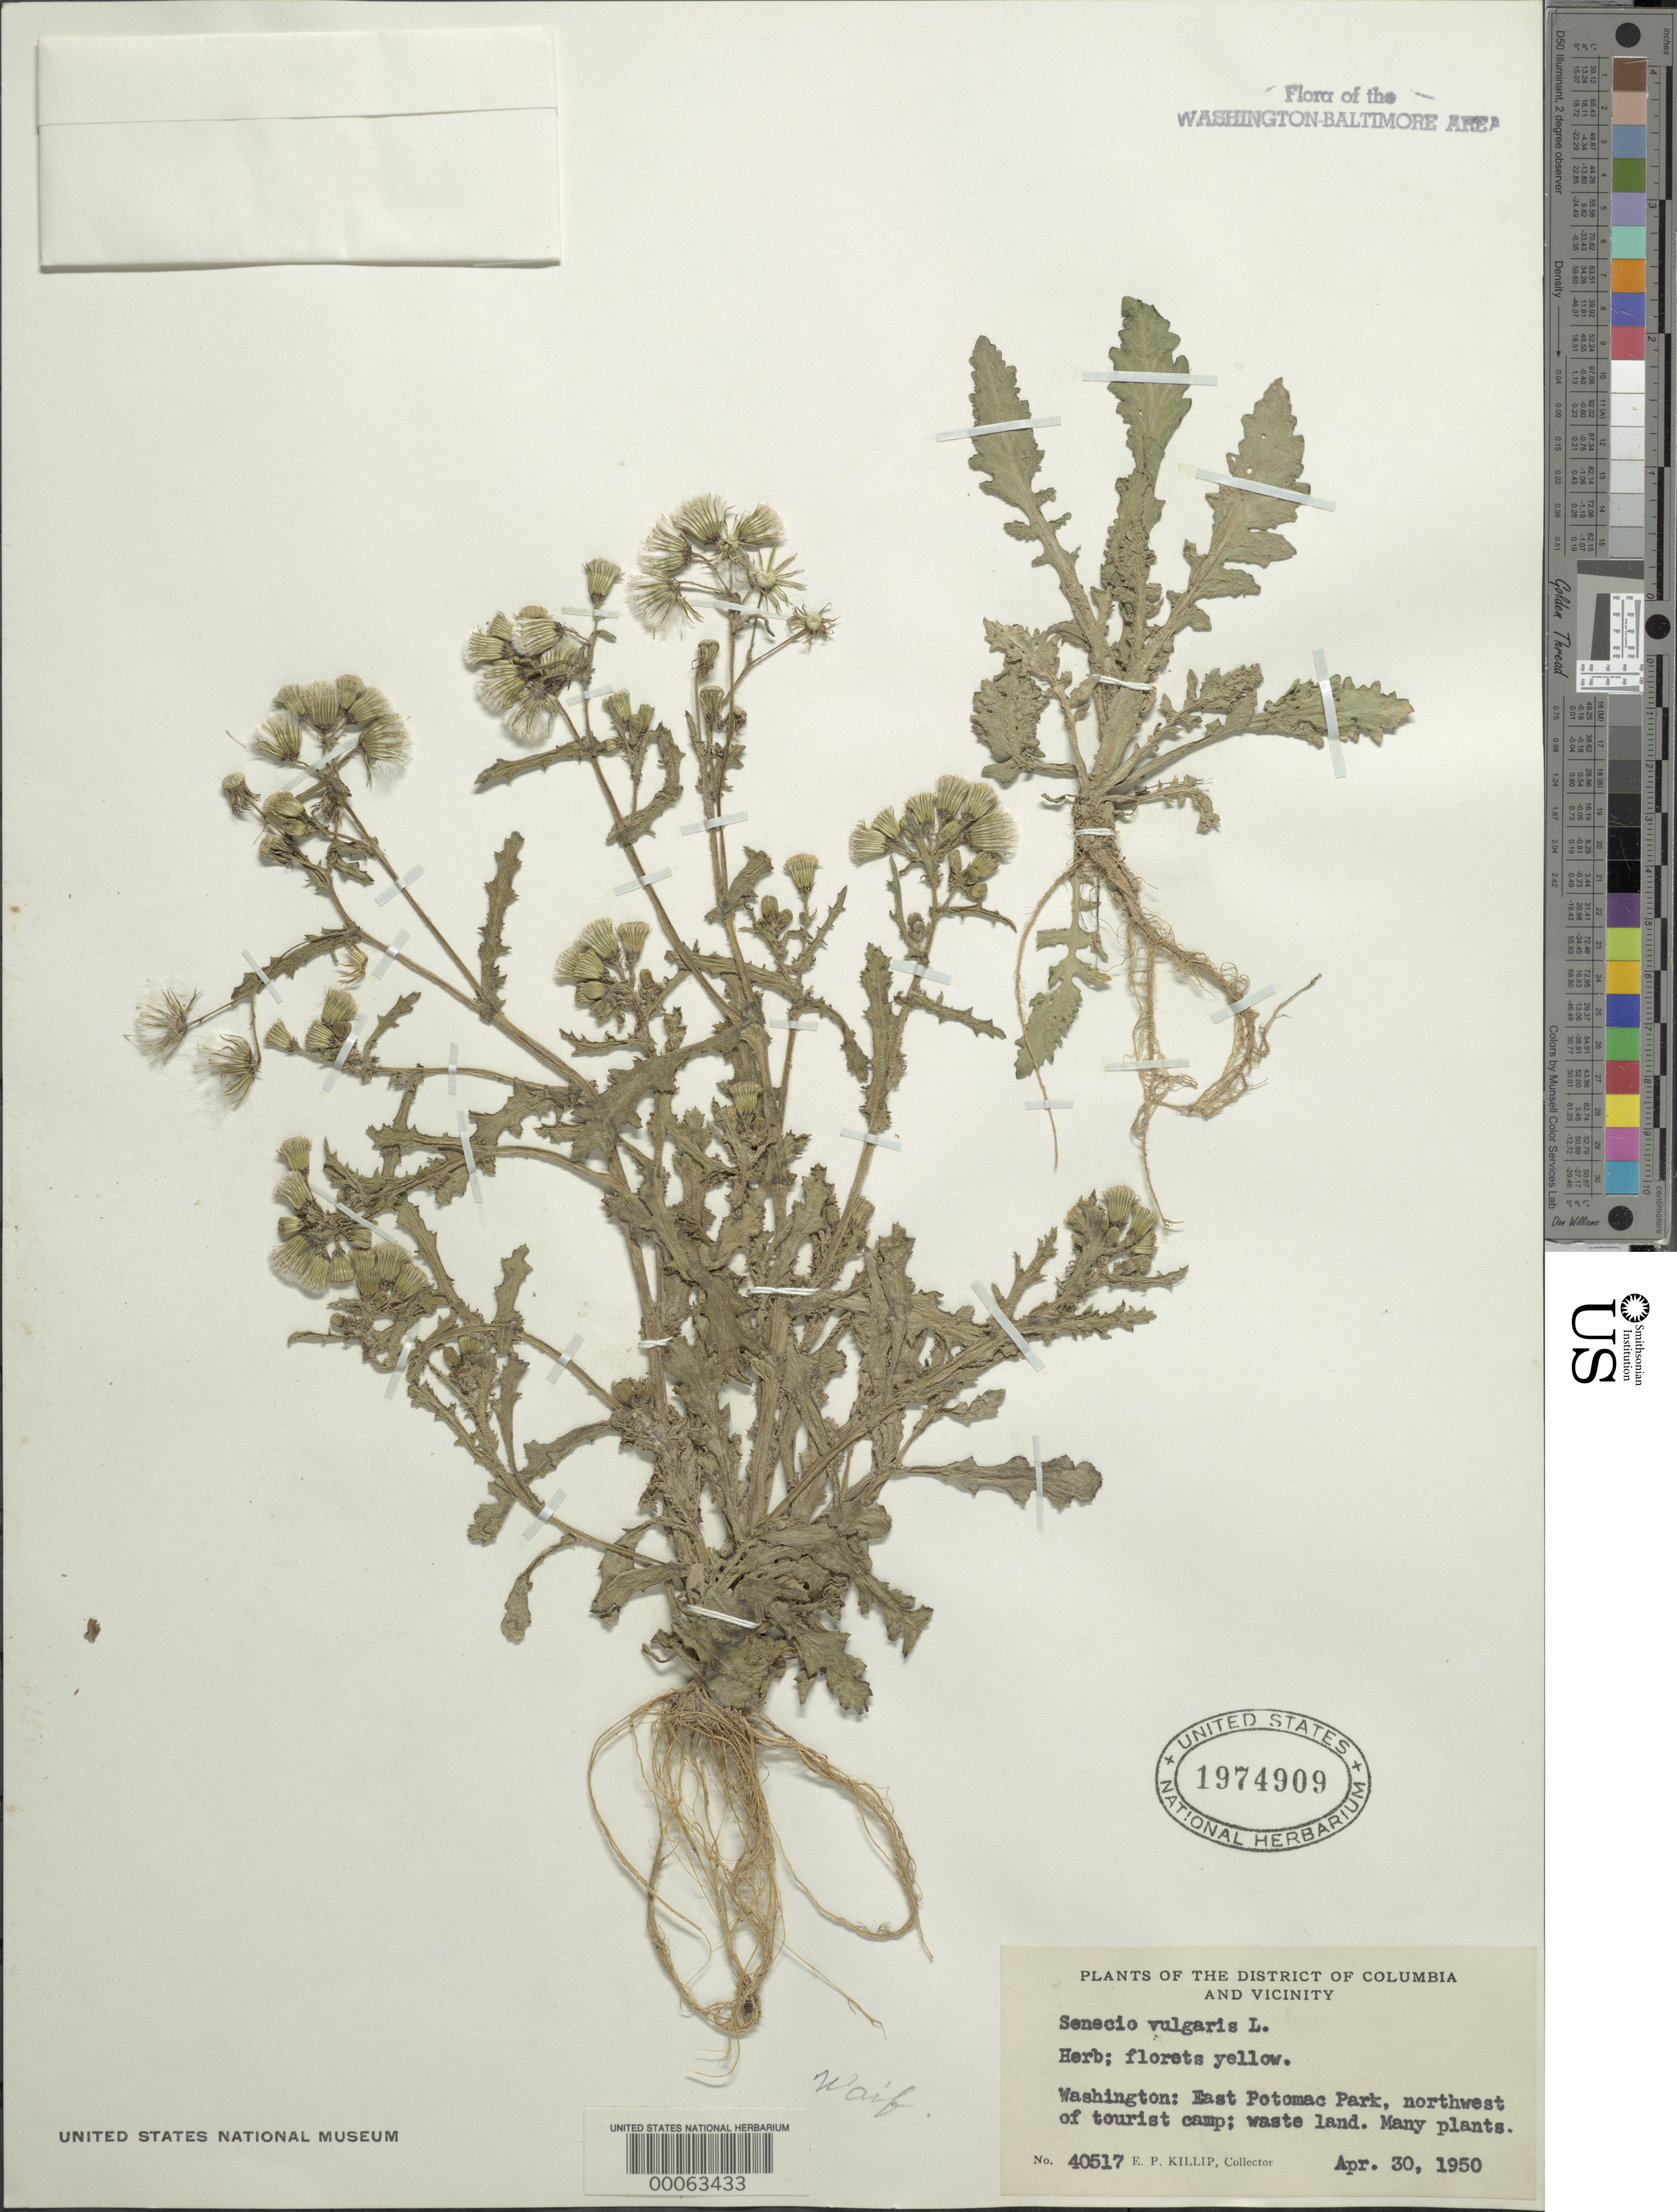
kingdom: Plantae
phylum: Tracheophyta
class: Magnoliopsida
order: Asterales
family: Asteraceae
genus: Senecio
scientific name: Senecio vulgaris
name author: L.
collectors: E. P. Killip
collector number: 40517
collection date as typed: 30 Apr 1950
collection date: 1950-04-30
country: United States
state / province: District of Columbia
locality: East Potomac Park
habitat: Waste land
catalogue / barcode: US 1974909